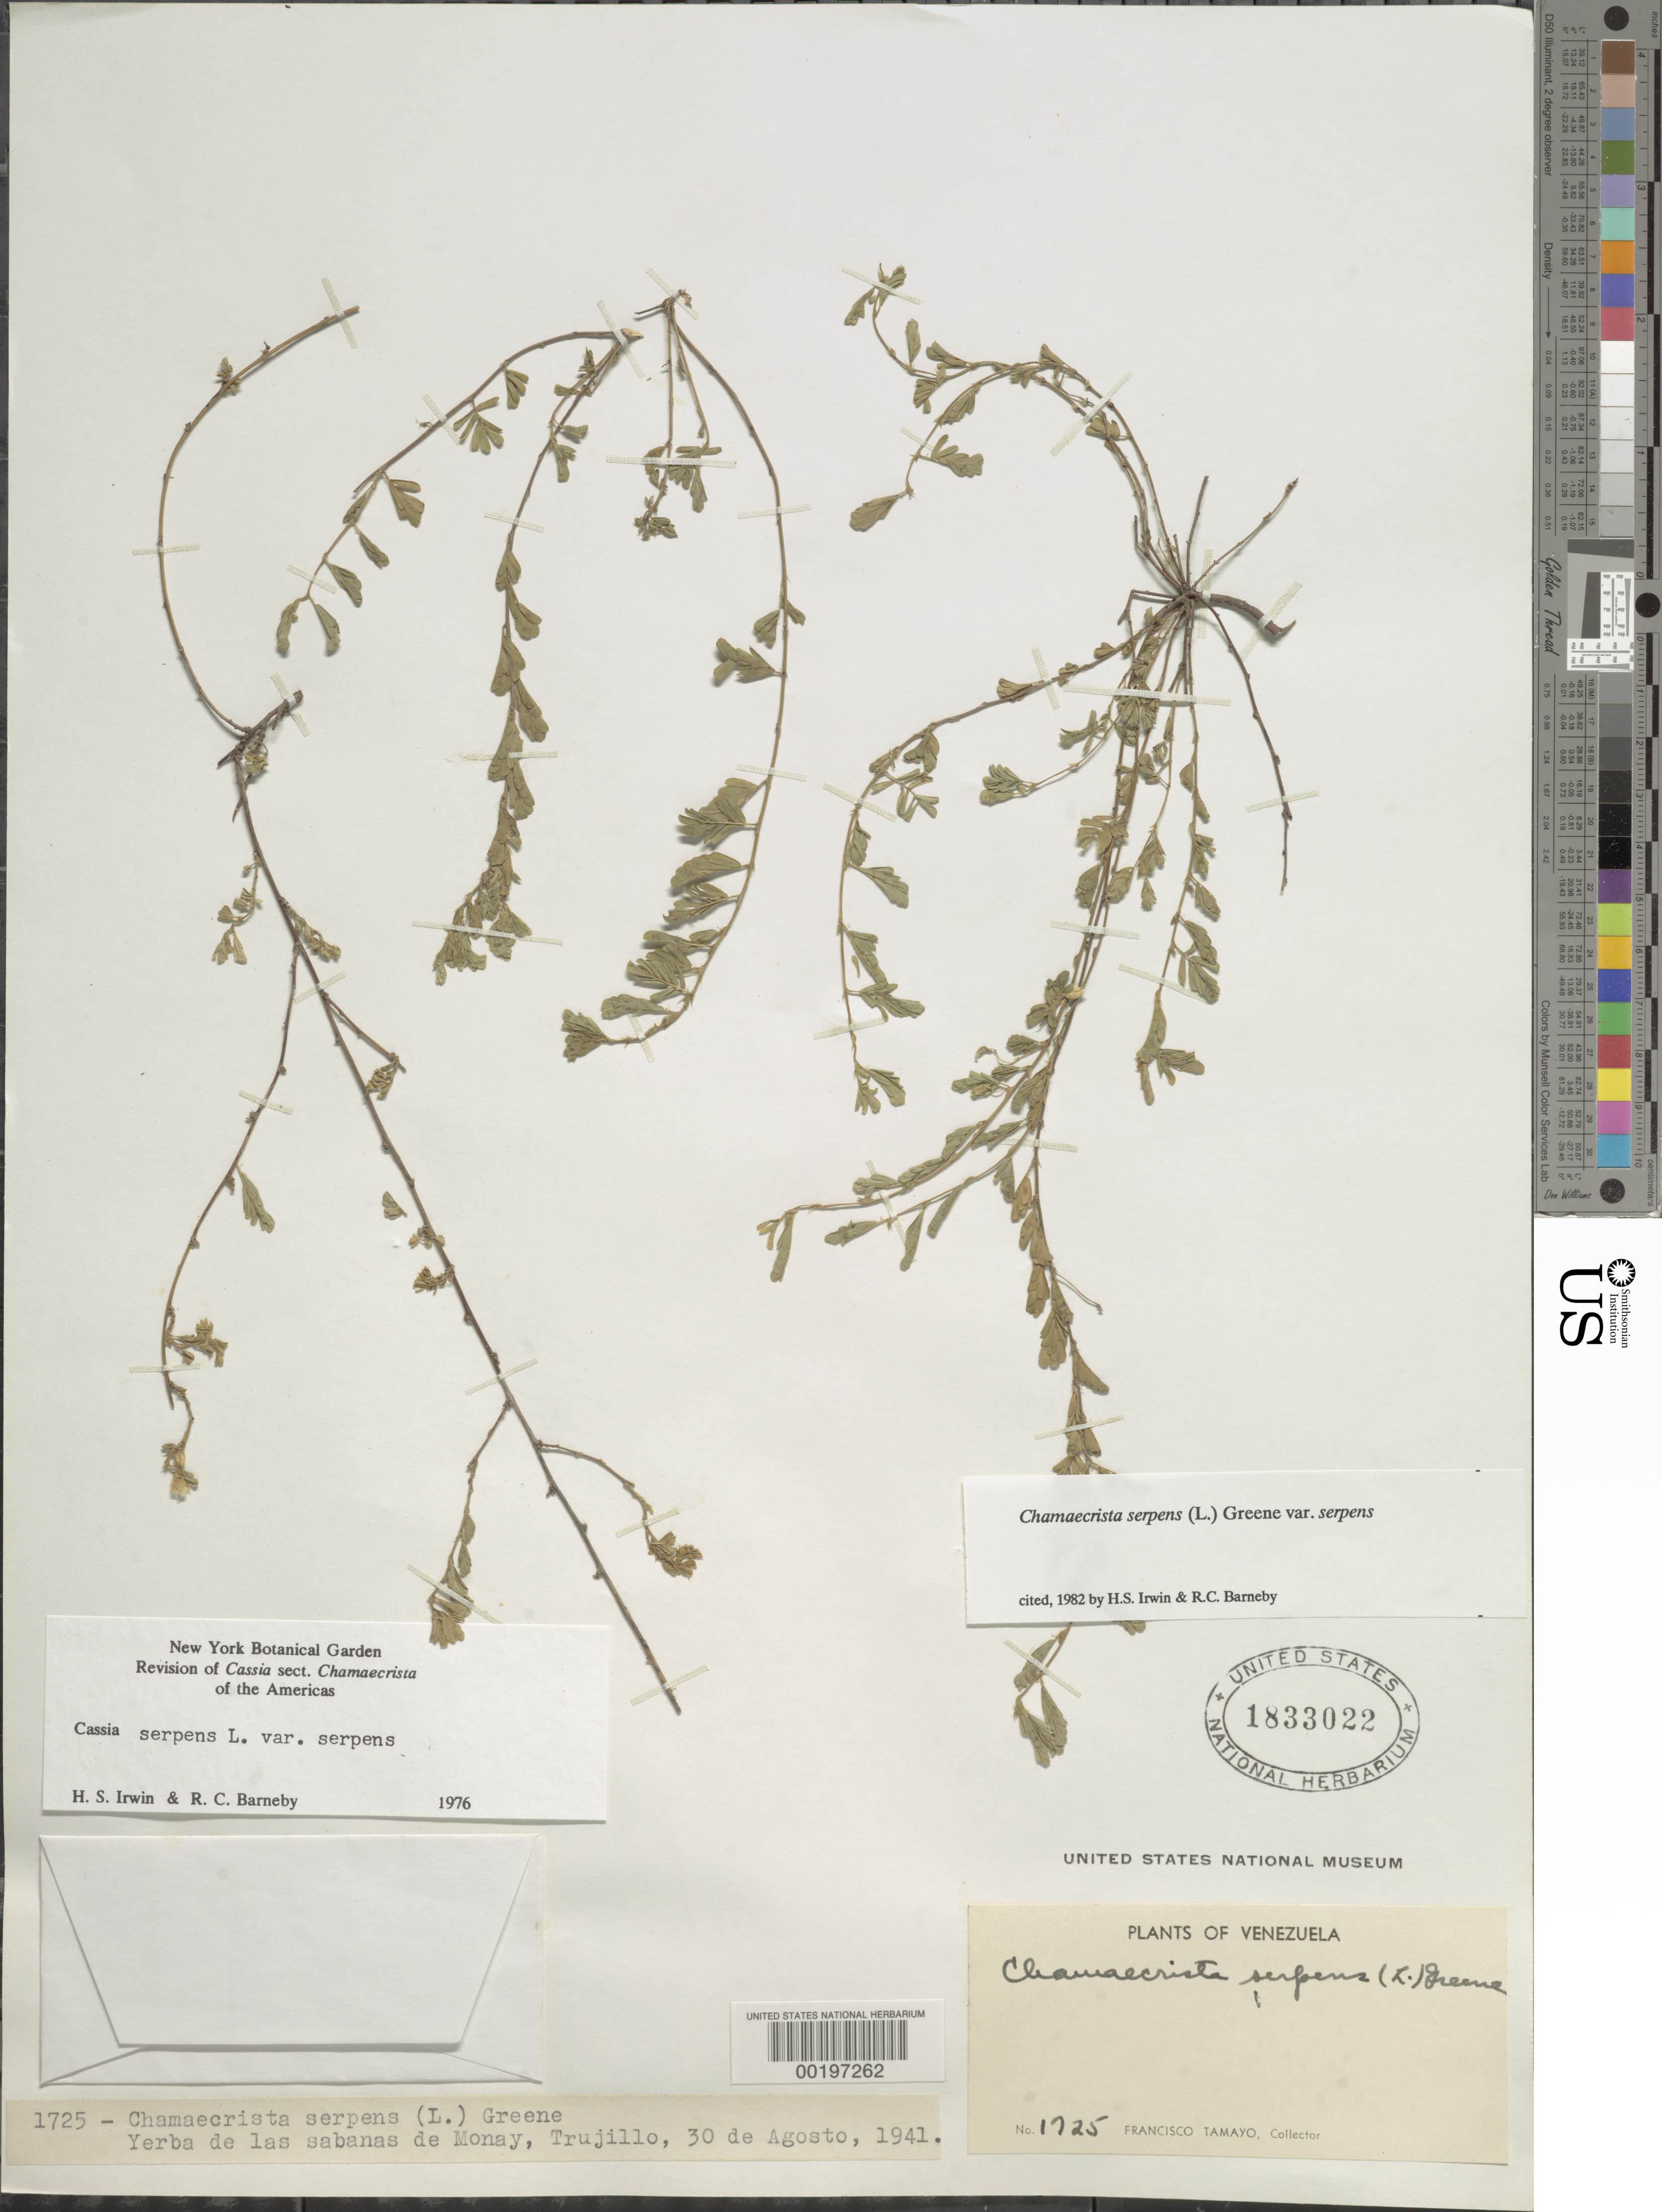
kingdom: Plantae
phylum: Tracheophyta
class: Magnoliopsida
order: Fabales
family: Fabaceae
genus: Chamaecrista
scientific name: Chamaecrista serpens var. serpens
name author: (L.) Greene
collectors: F. Tamayo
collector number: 1725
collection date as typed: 30 Aug 1941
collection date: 1941-08-30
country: Venezuela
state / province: Trujillo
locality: Las sabanas de monay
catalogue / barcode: US 1833022